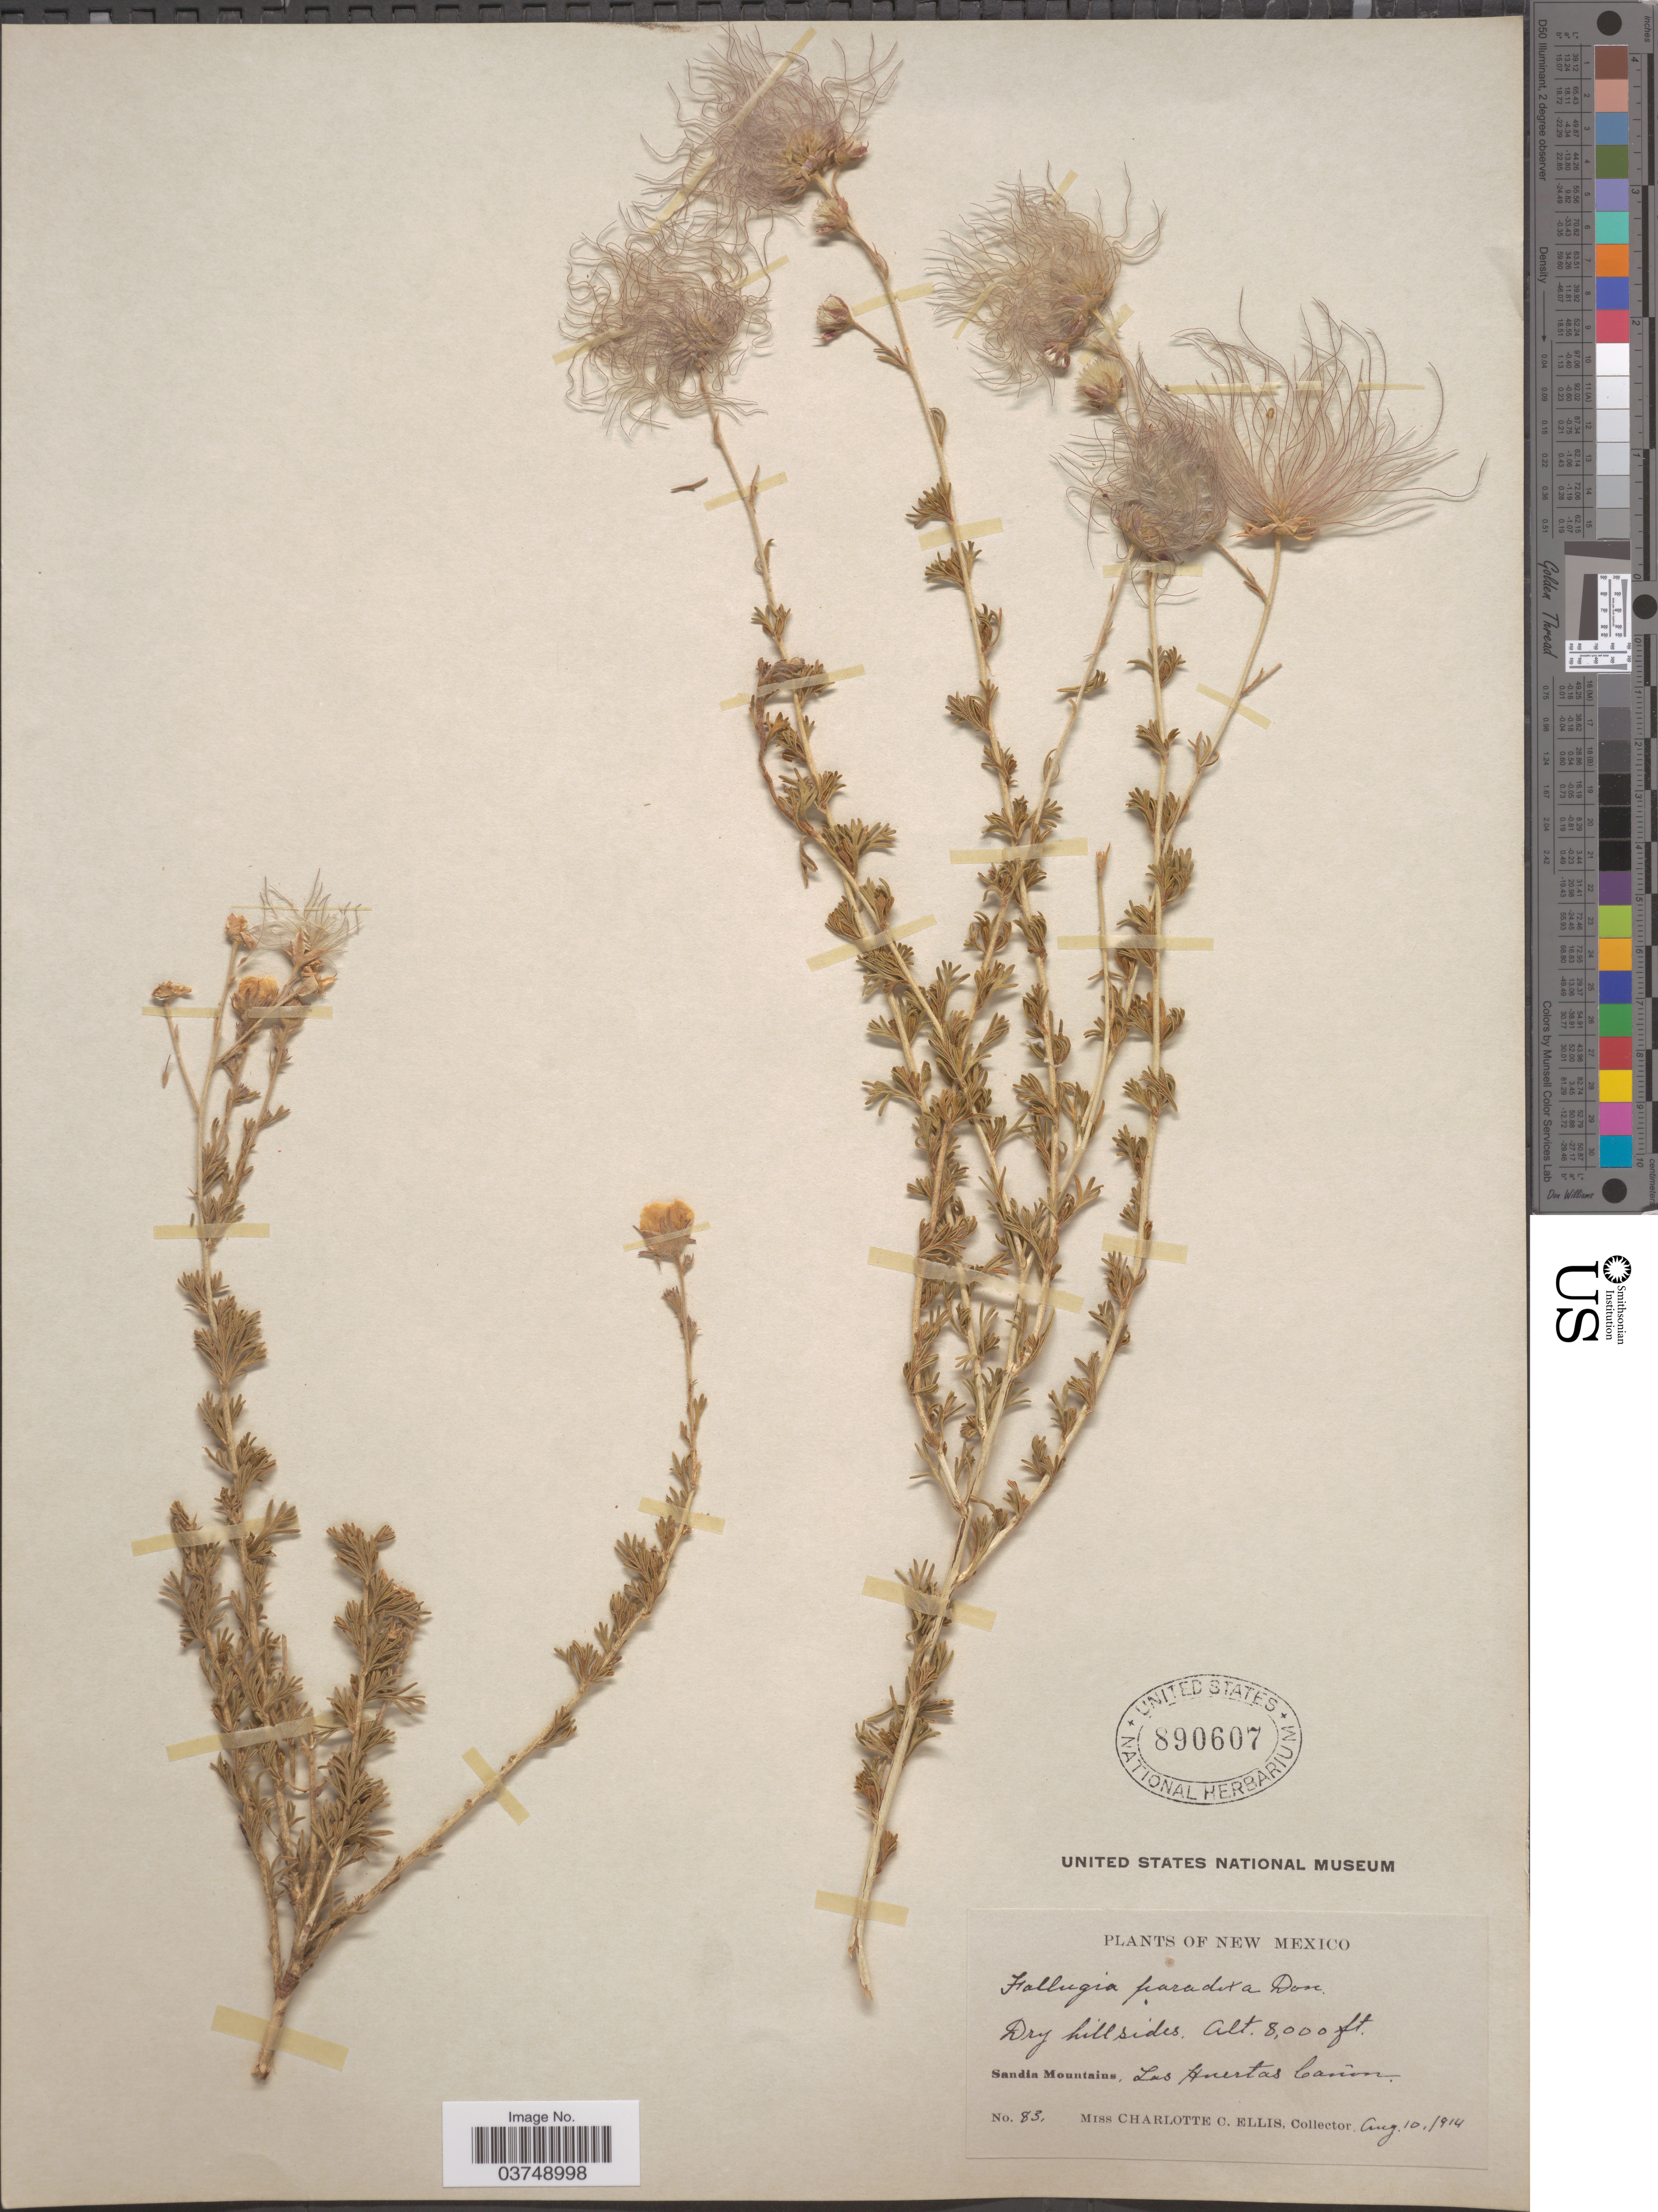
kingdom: Plantae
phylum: Tracheophyta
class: Magnoliopsida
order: Rosales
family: Rosaceae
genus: Fallugia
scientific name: Fallugia acuminata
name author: (Wooton) Rydb.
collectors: C. C. Ellis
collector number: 83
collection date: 1914-08-10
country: United States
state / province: New Mexico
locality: Sandia Mountains, Las Huertas Cañon.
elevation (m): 2438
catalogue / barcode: US 890607